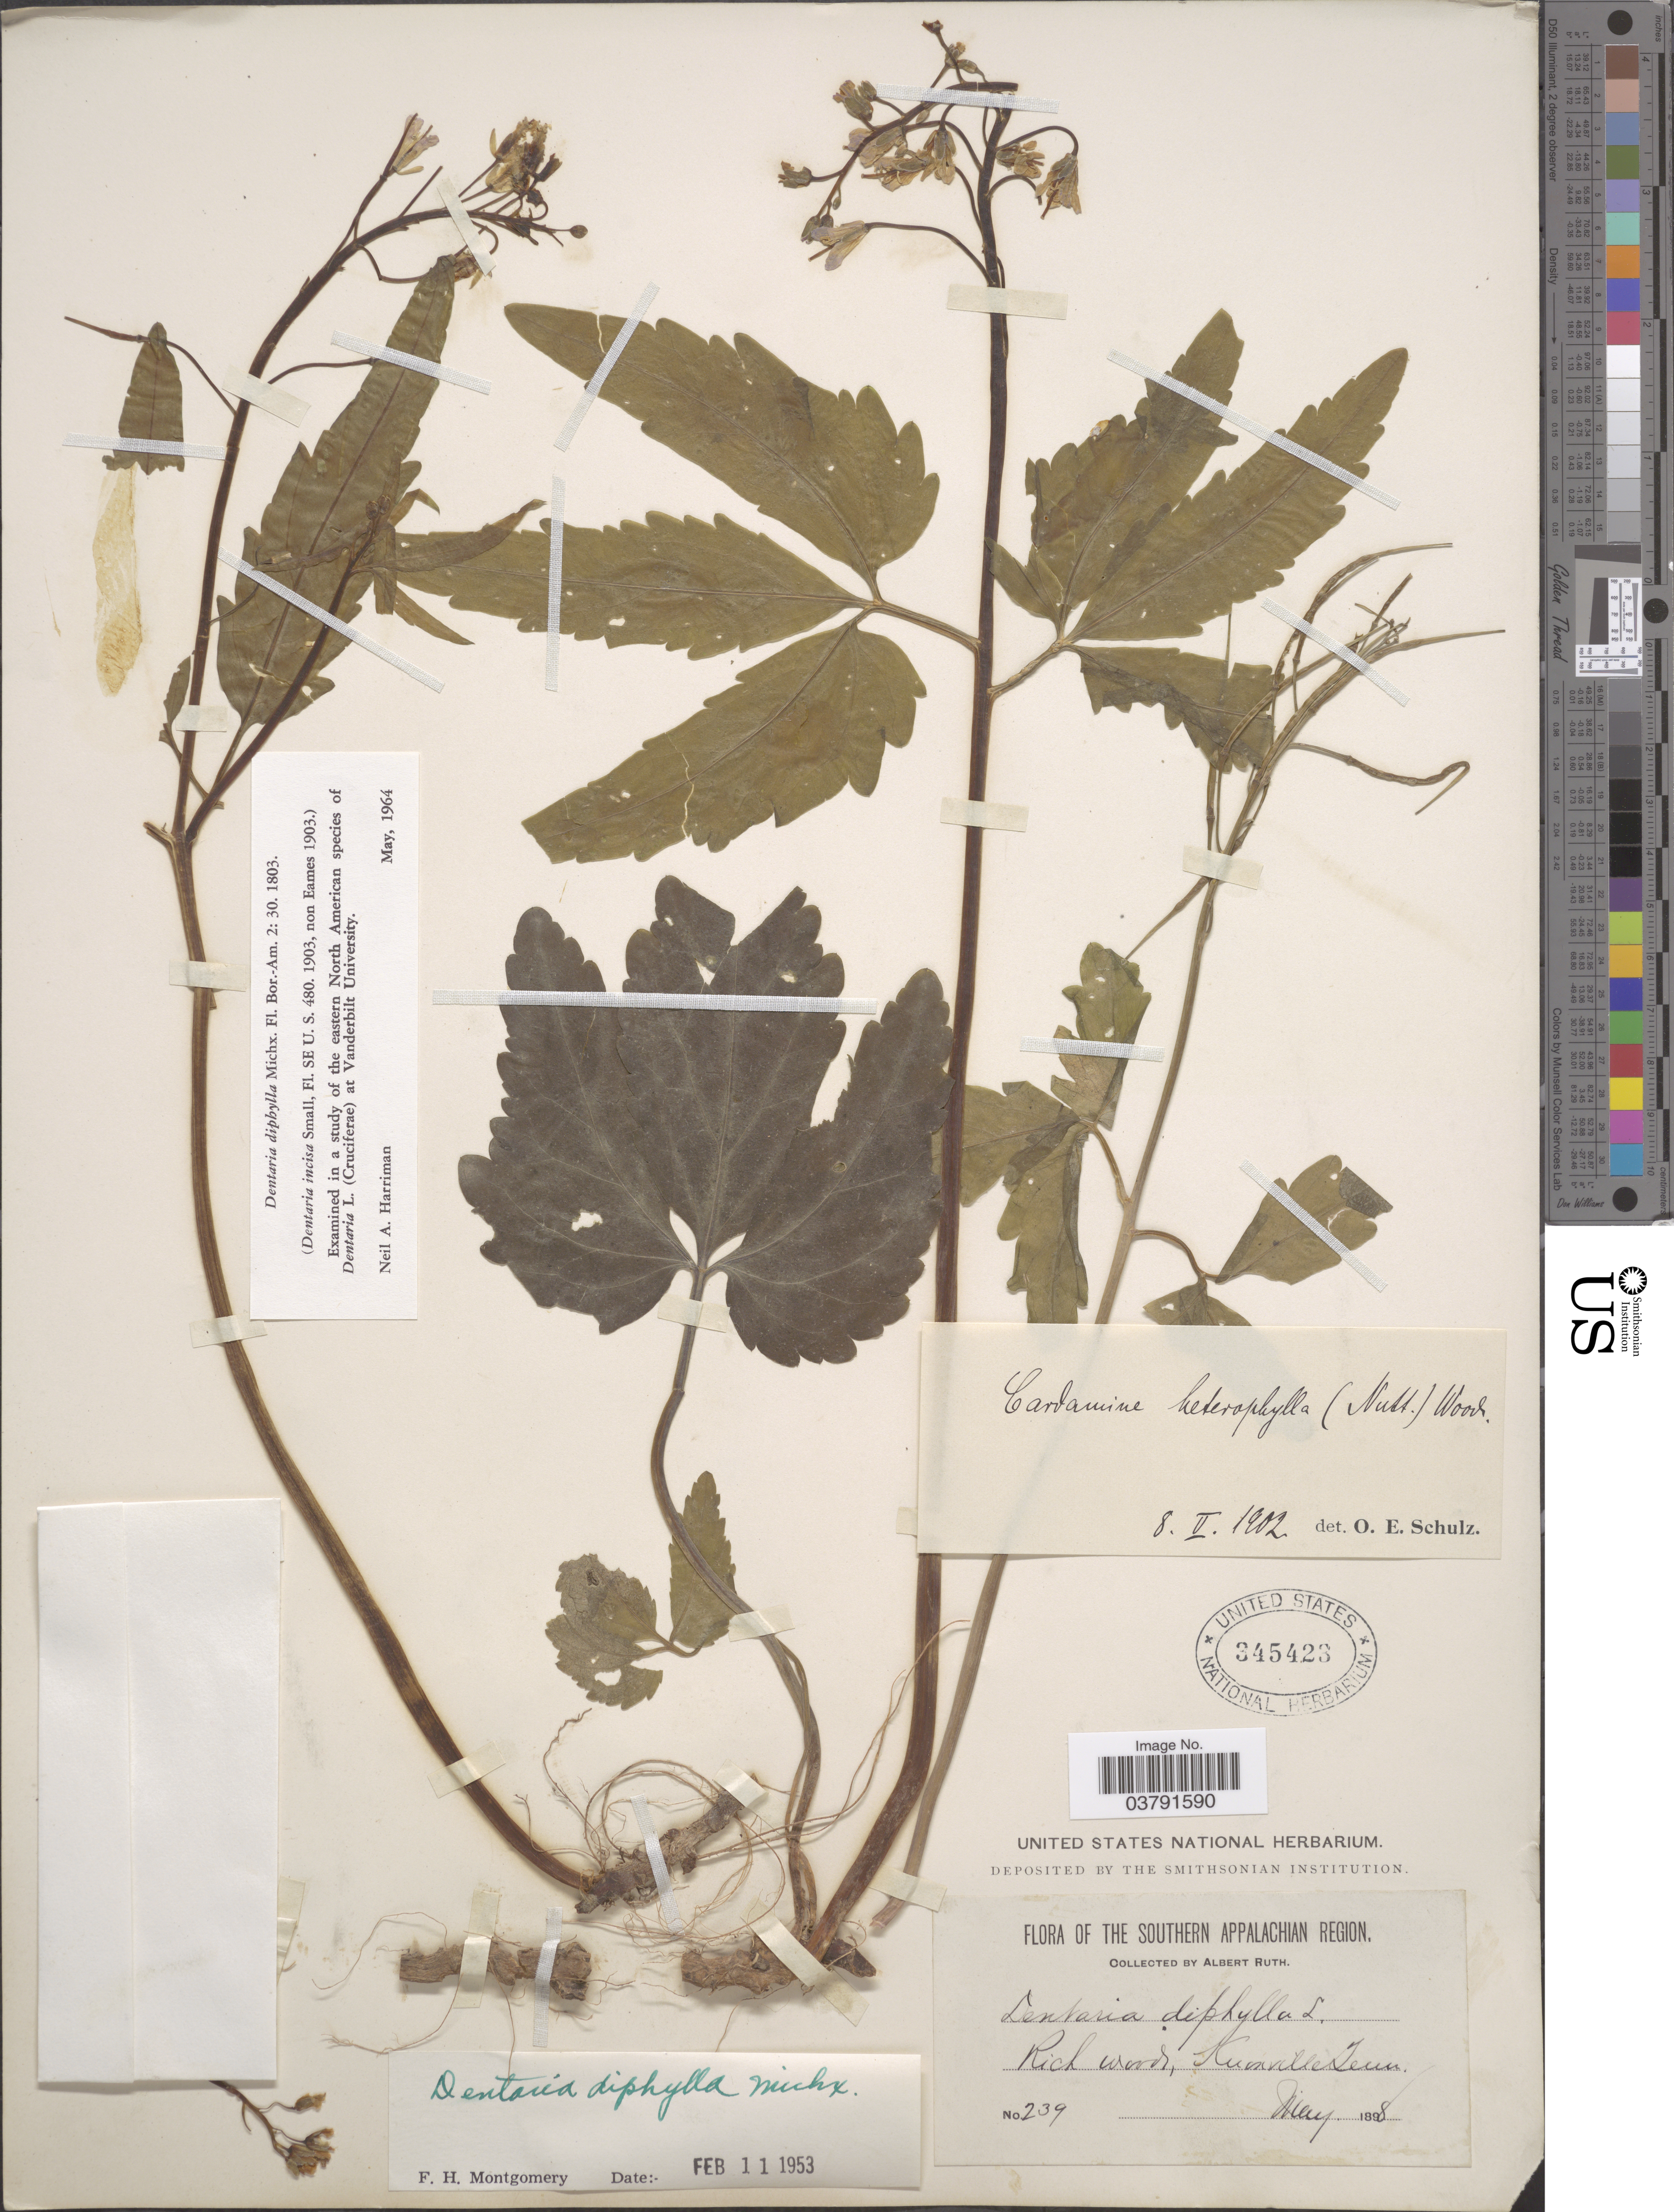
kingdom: Plantae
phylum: Tracheophyta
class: Magnoliopsida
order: Brassicales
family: Brassicaceae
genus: Dentaria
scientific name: Dentaria diphylla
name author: Michx.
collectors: A. Ruth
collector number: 239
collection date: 1898-05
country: United States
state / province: Tennessee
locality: Southern Appalachian Region. Knoxville.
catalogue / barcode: US 345423